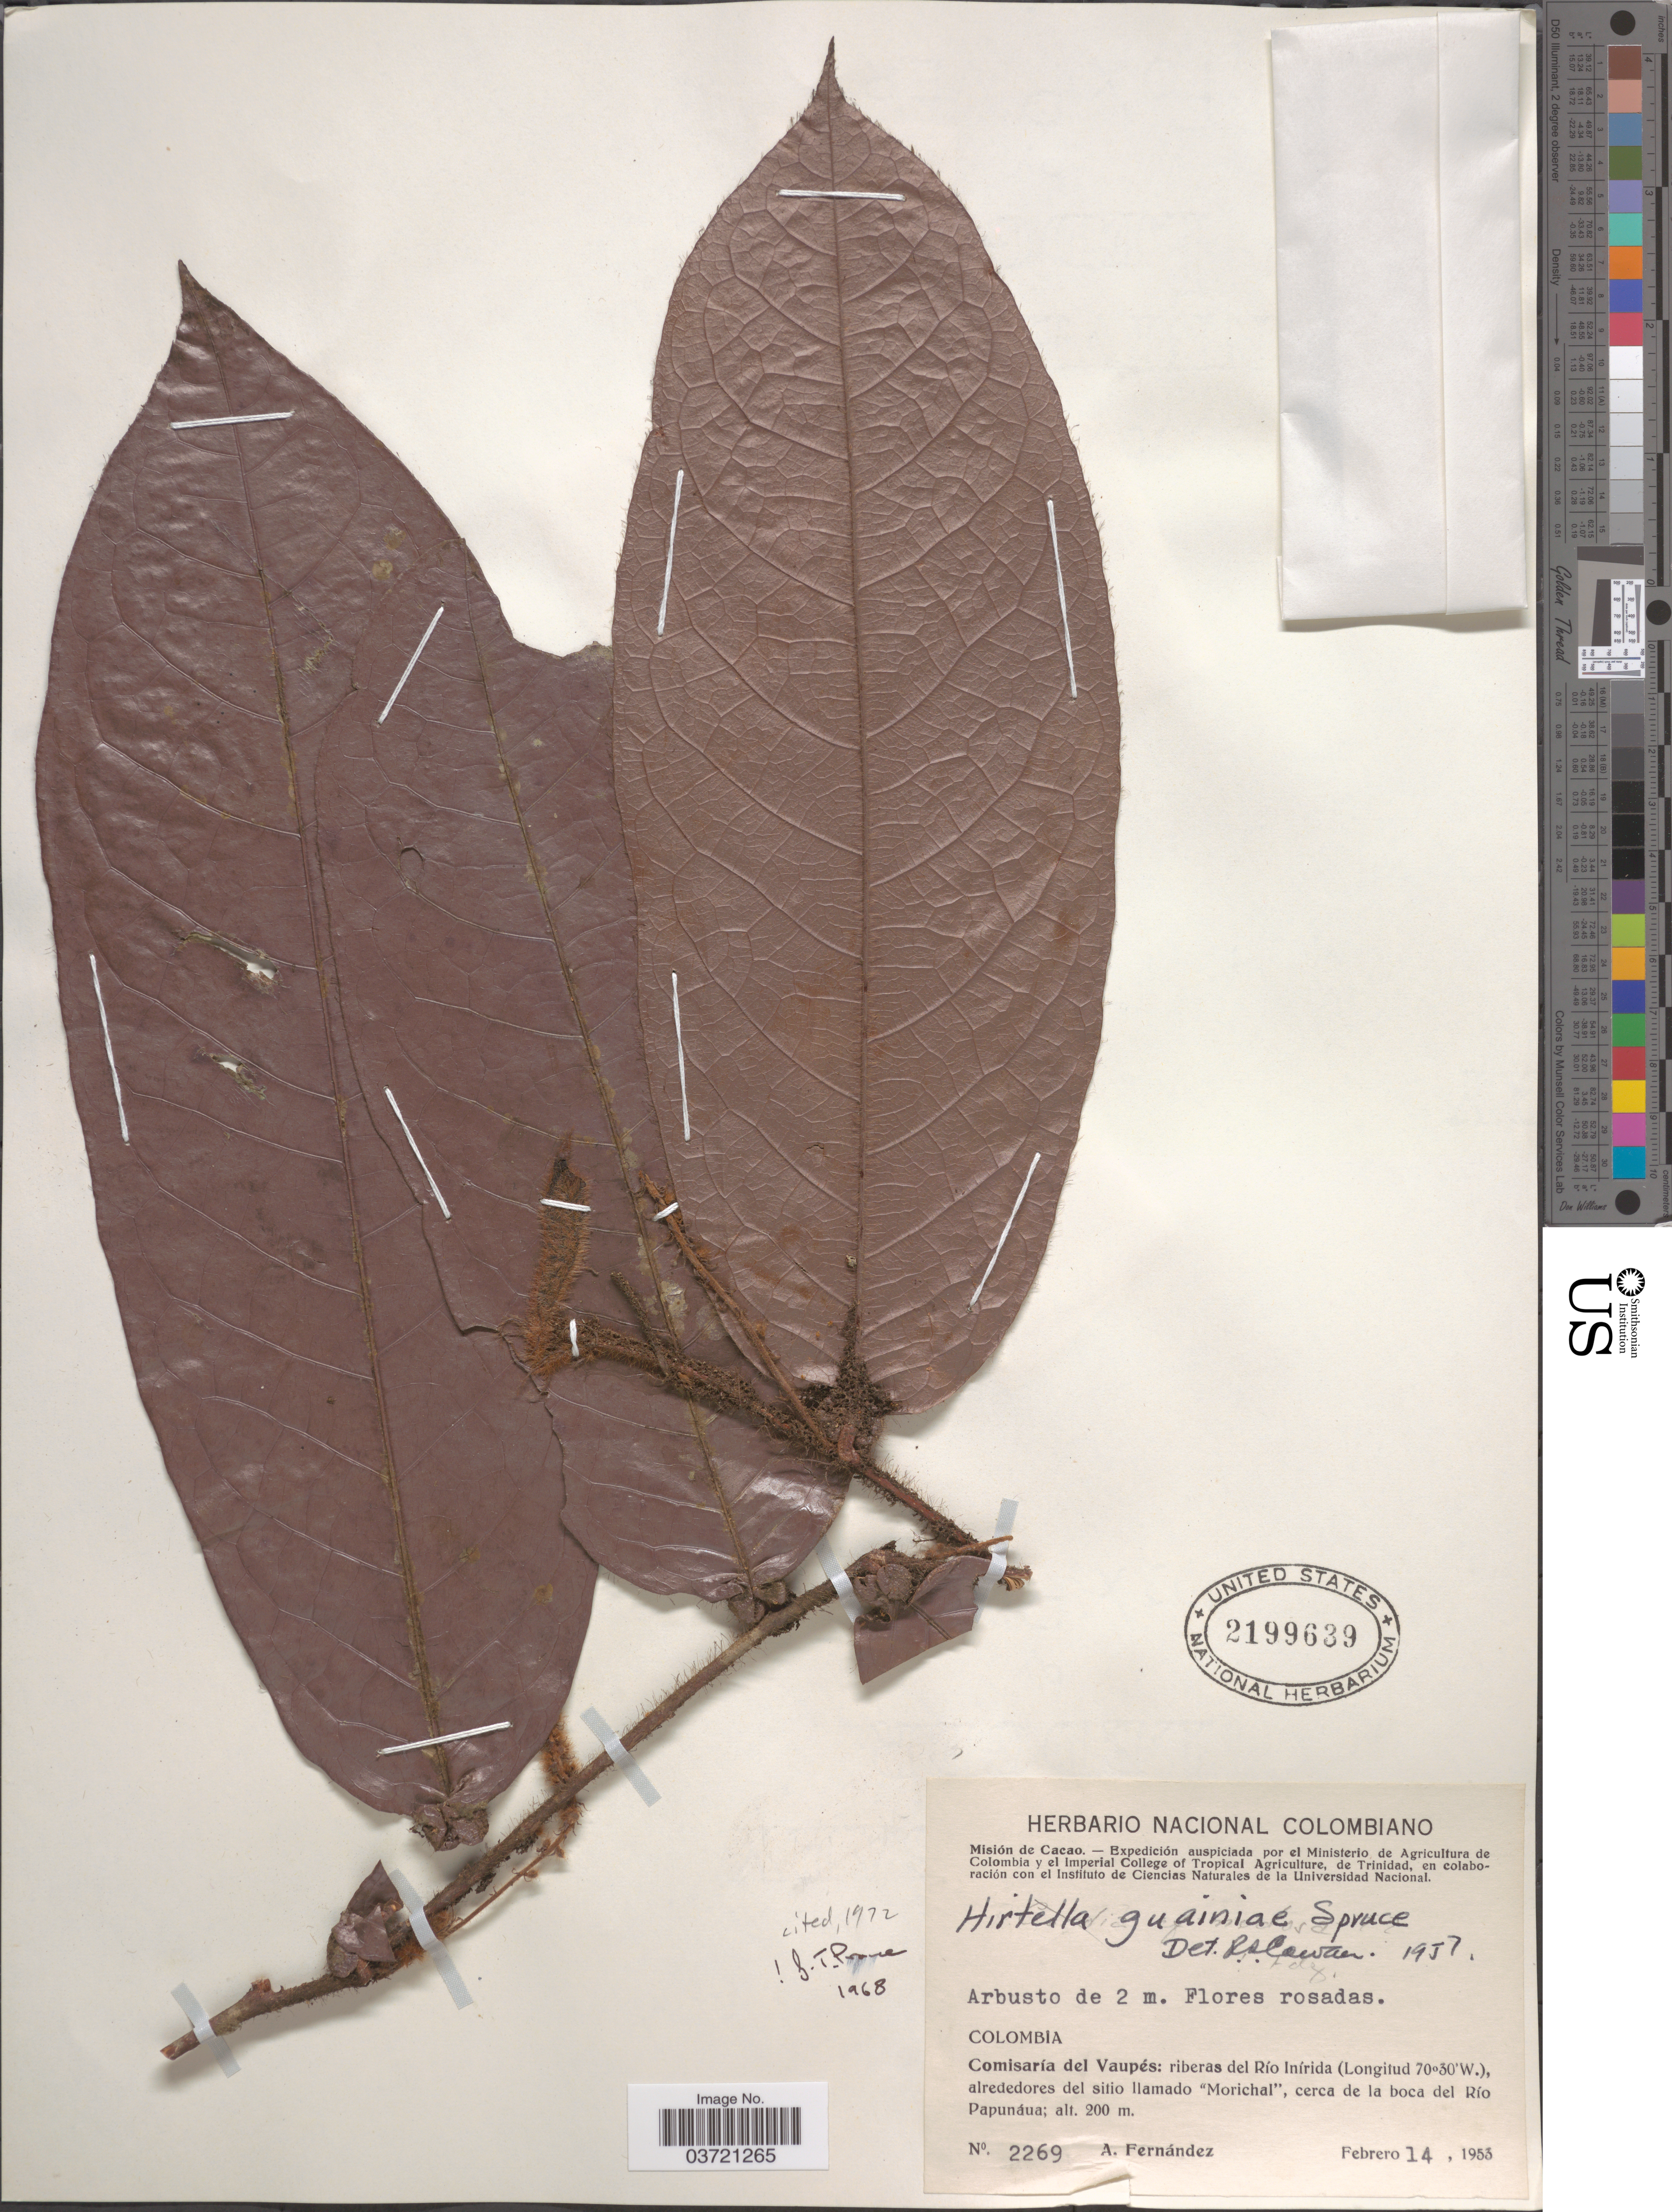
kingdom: Plantae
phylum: Tracheophyta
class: Magnoliopsida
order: Malpighiales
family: Chrysobalanaceae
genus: Hirtella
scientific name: Hirtella guainiae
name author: Spruce ex Hook. f.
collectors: A. Fernandez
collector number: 2269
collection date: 1953-02-14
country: Colombia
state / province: Vaupés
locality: Comisaría del Vaupés: riberas del Río Inírida, alrededores del sitio llamado "Morichal", cerca de la boca del Río Papunáua.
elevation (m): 200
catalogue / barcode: US 2199639